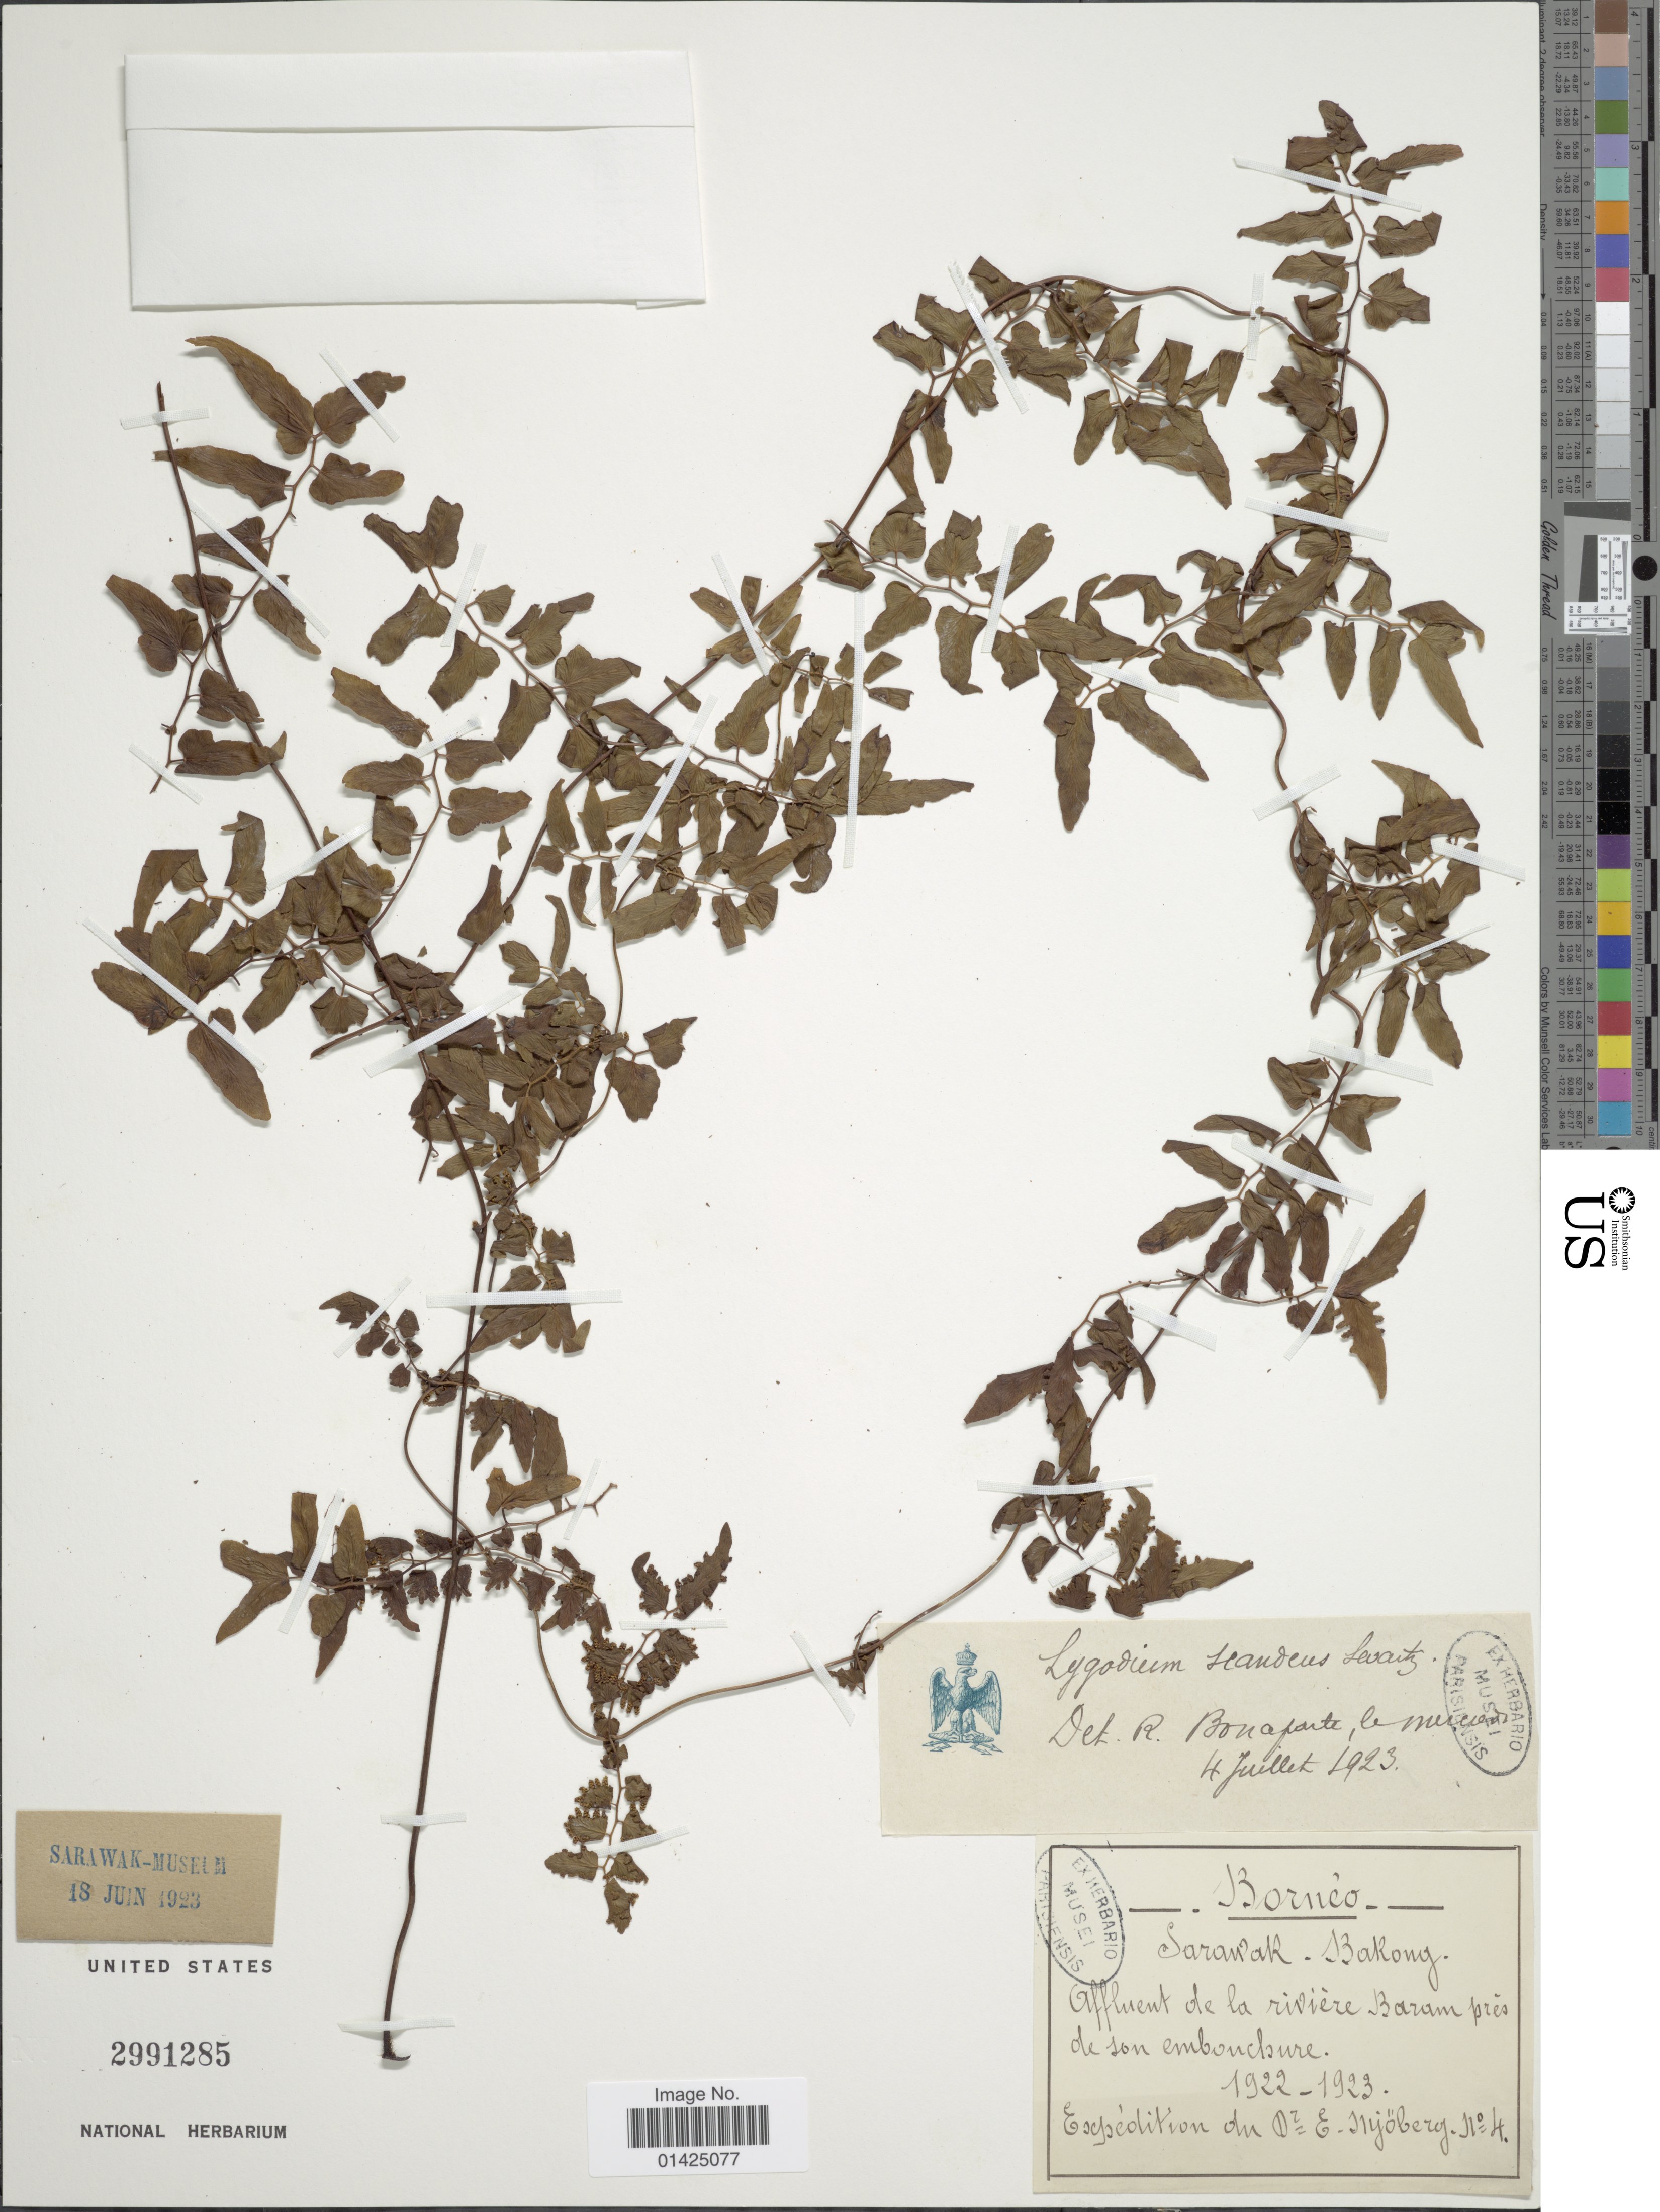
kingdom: Plantae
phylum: Tracheophyta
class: Polypodiopsida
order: Schizaeales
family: Lygodiaceae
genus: Lygodium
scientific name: Lygodium microphyllum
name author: (Cav.) R. Br.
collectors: E. Mjoberg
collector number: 4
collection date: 1922/1923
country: Malaysia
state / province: Sarawak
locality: Bakong, Affluent de la riviere Baram prés de son embouchure [interpreted]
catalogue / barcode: US 2991285